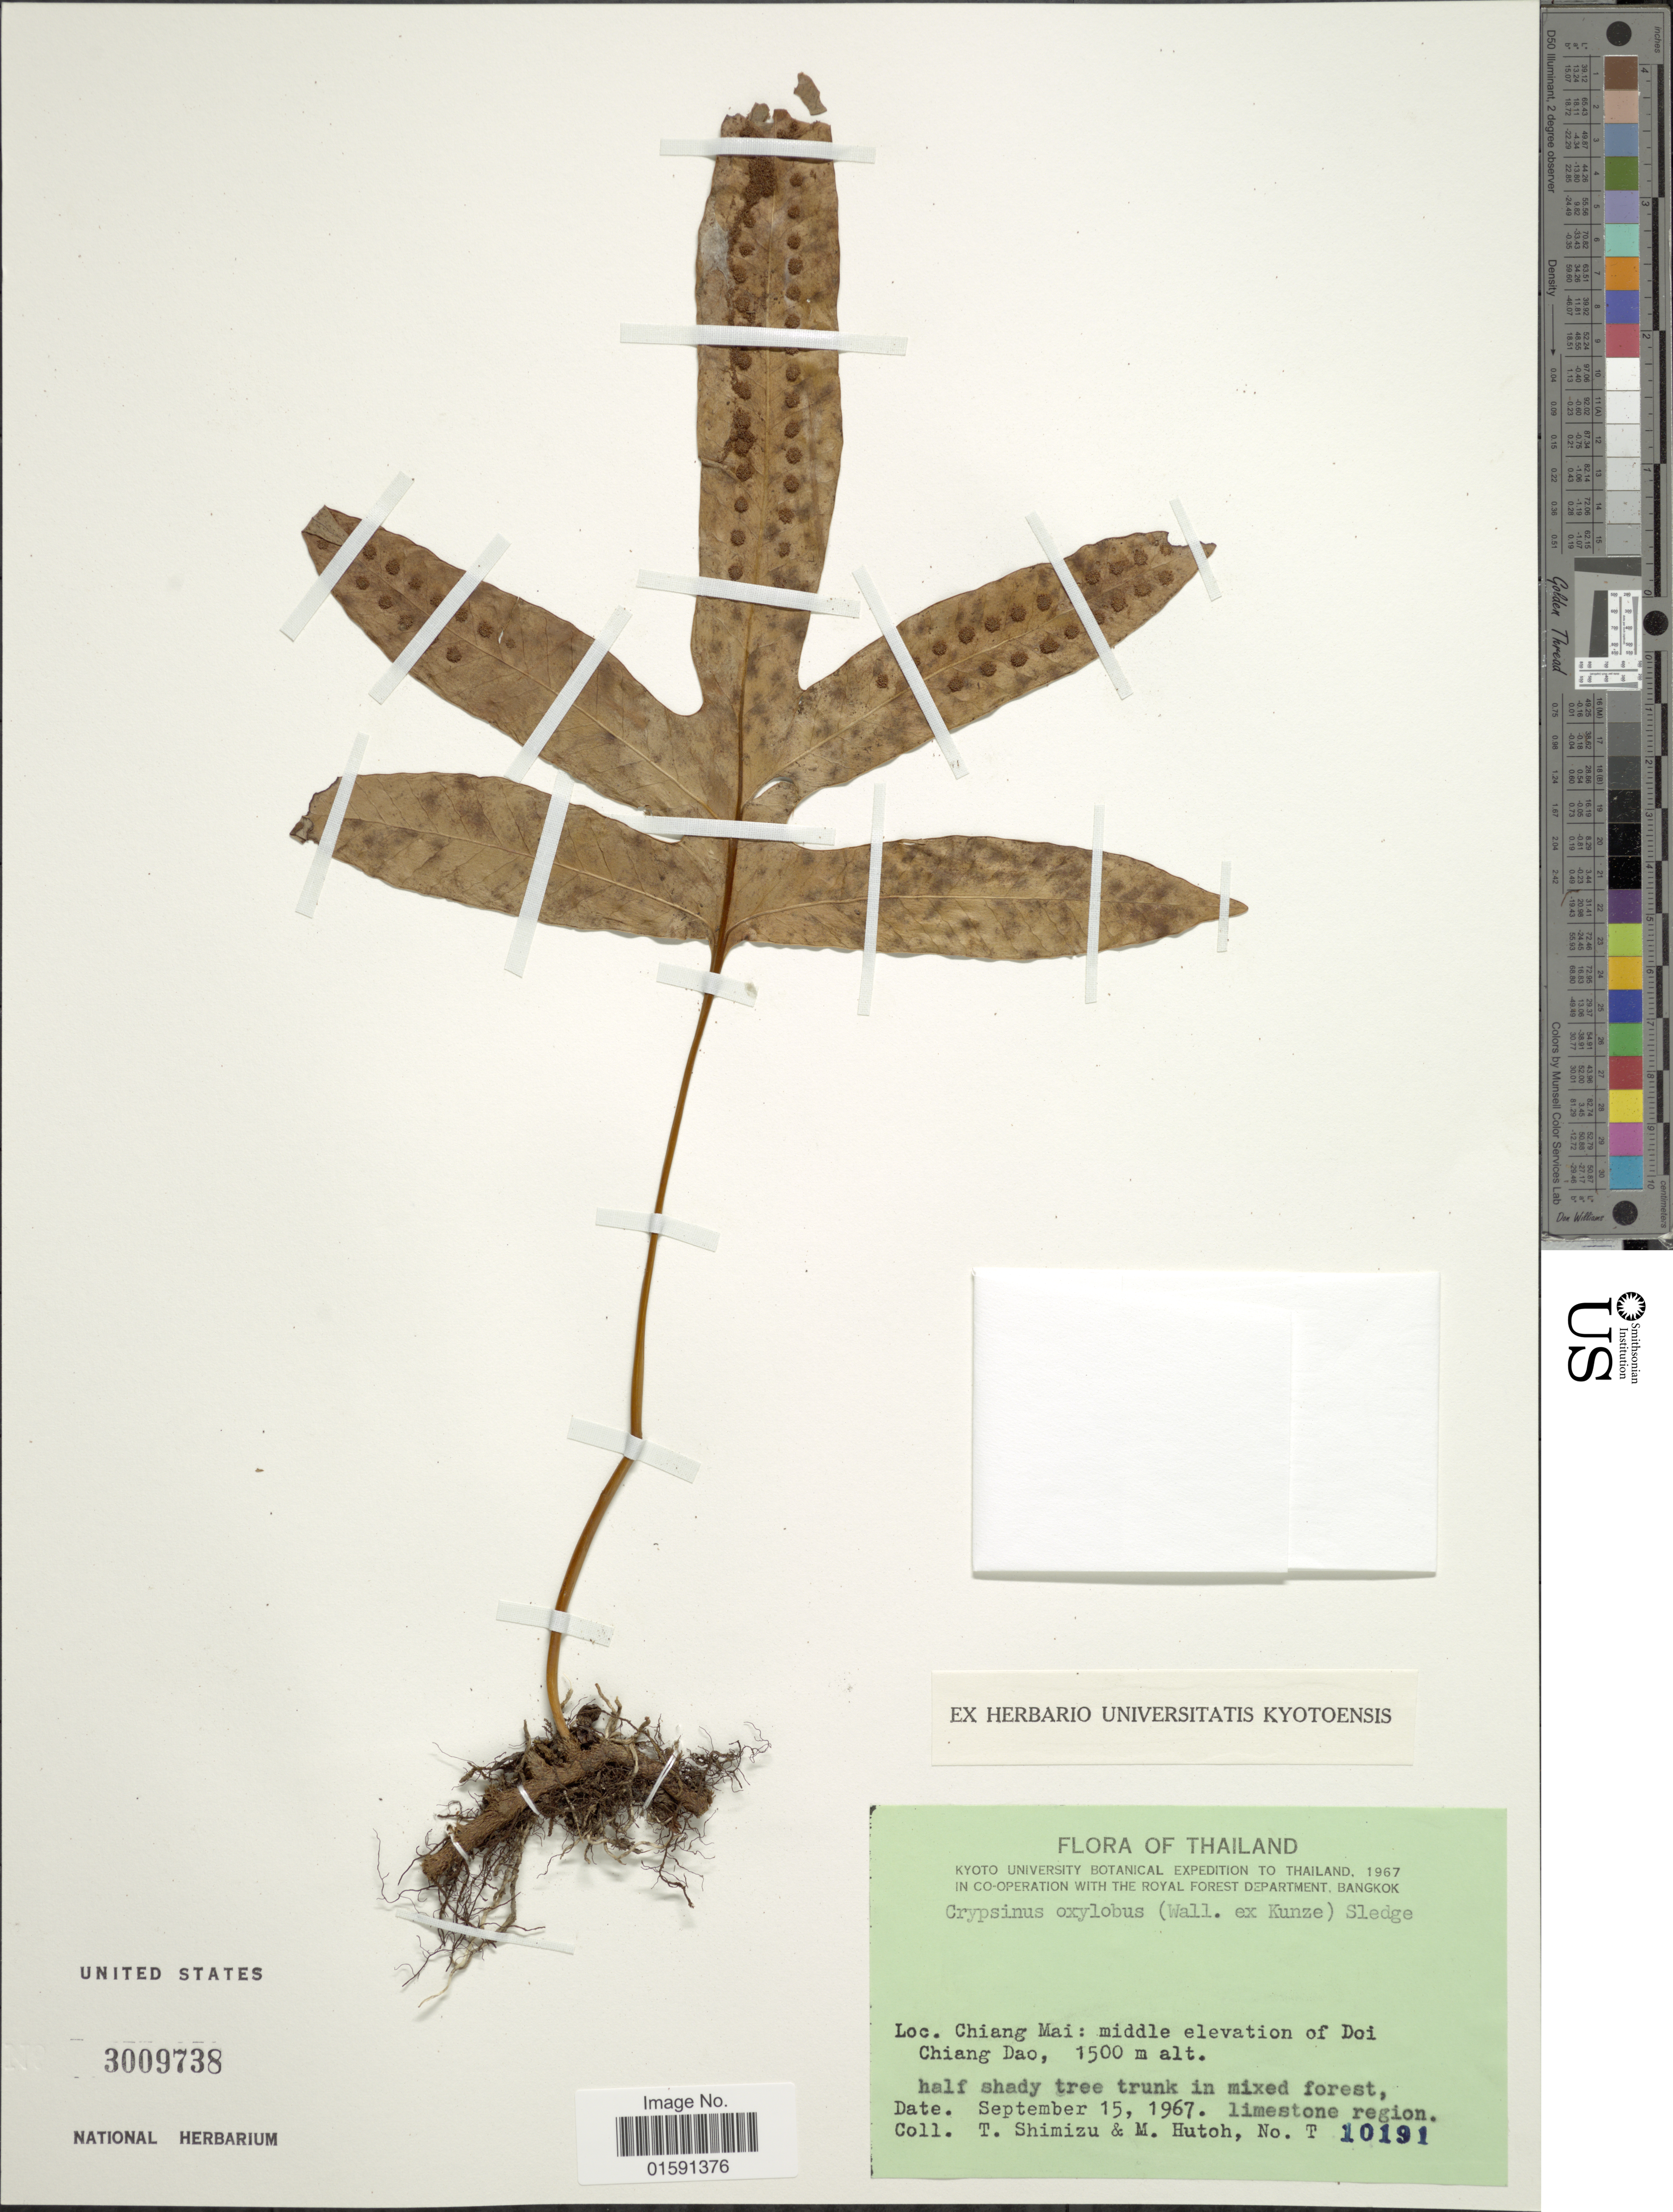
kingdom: Plantae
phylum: Tracheophyta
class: Polypodiopsida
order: Polypodiales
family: Polypodiaceae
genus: Selliguea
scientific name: Selliguea oxyloba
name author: (Wall. ex Kunze) Fraser-Jenk.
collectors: T. Shimizu & M. Hutoh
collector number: T 10191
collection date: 1967-09-15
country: Thailand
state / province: Chiang Mai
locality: Chiang Mai: middle levation of Doi Chiang Dao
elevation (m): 1500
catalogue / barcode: US 3009738